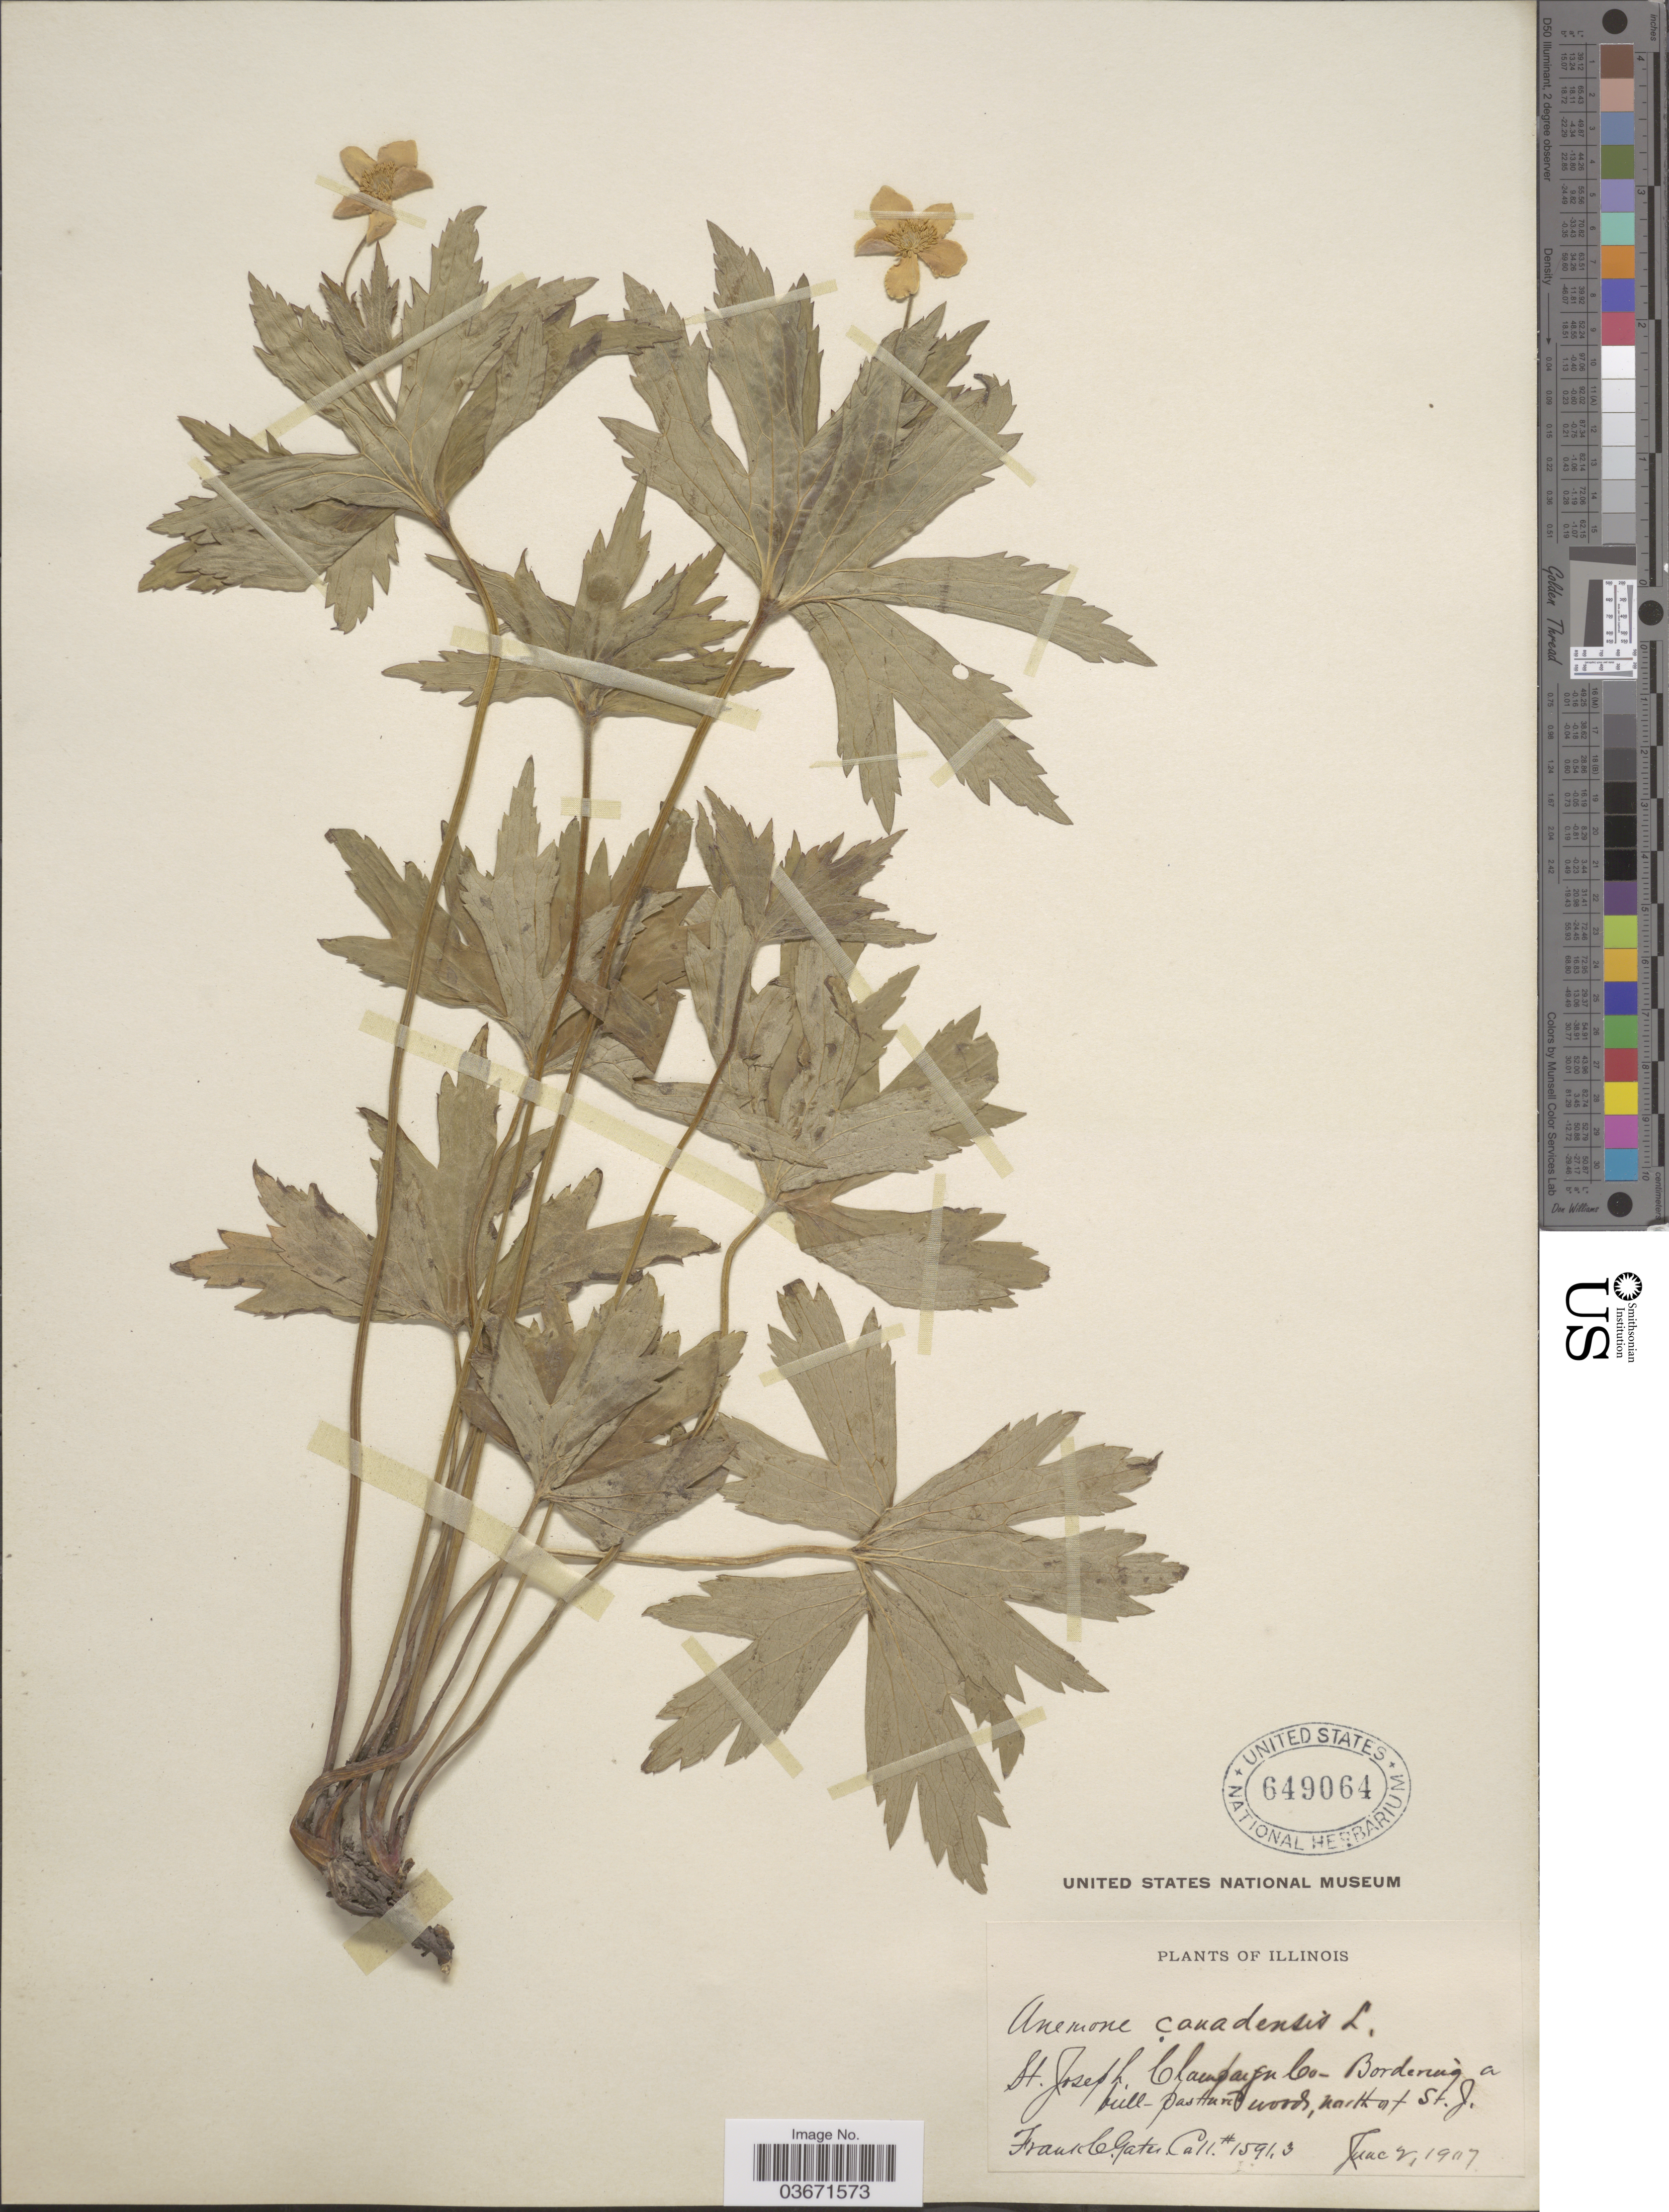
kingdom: Plantae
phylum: Tracheophyta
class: Magnoliopsida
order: Ranunculales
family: Ranunculaceae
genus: Anemone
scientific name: Anemone canadensis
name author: L.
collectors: F. C. Gates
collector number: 1591,3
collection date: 1907-06-02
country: United States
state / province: Illinois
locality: St. Joseph, Champaign Co. North of St. J.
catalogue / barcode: US 649064